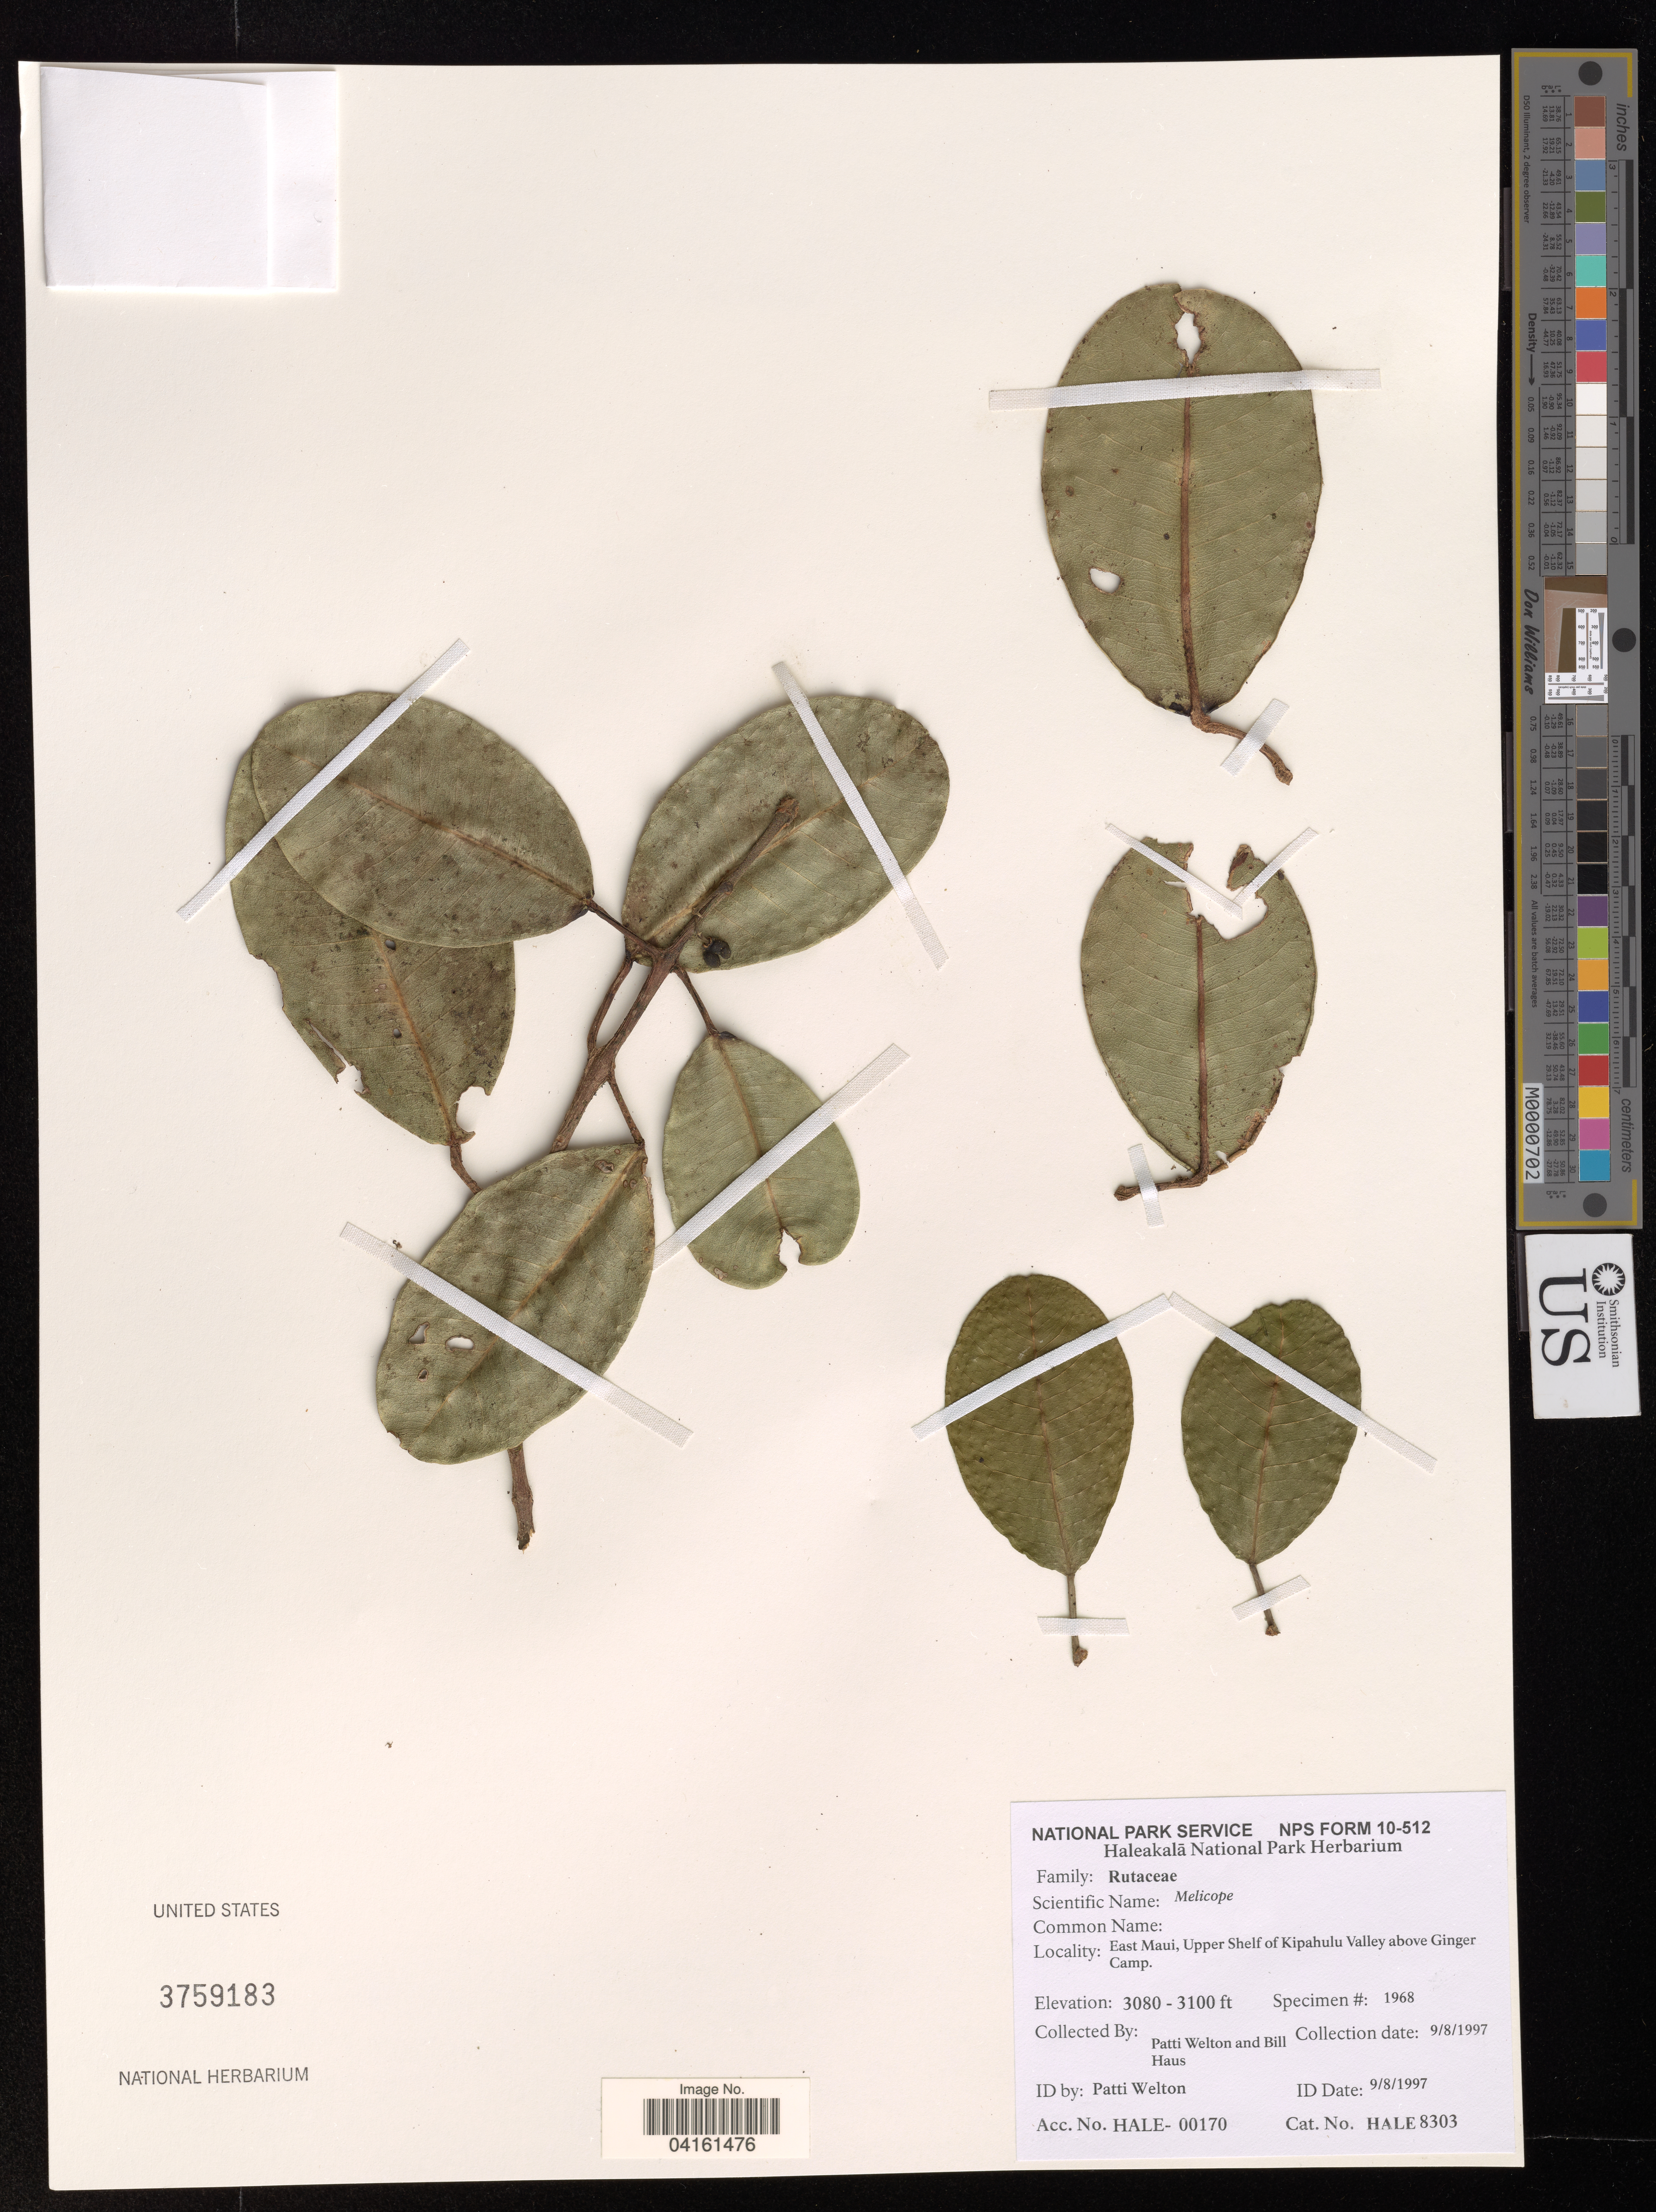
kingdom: Plantae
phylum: Tracheophyta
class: Magnoliopsida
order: Sapindales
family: Rutaceae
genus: Melicope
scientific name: Melicope sp.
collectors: P. Welton & B. Haus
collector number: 1968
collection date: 1997-09-08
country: United States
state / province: Hawaii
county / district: Maui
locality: East Maui, Upper Shelf of Kipahulu Valley above Ginger Camp.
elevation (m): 939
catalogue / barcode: US 3759183